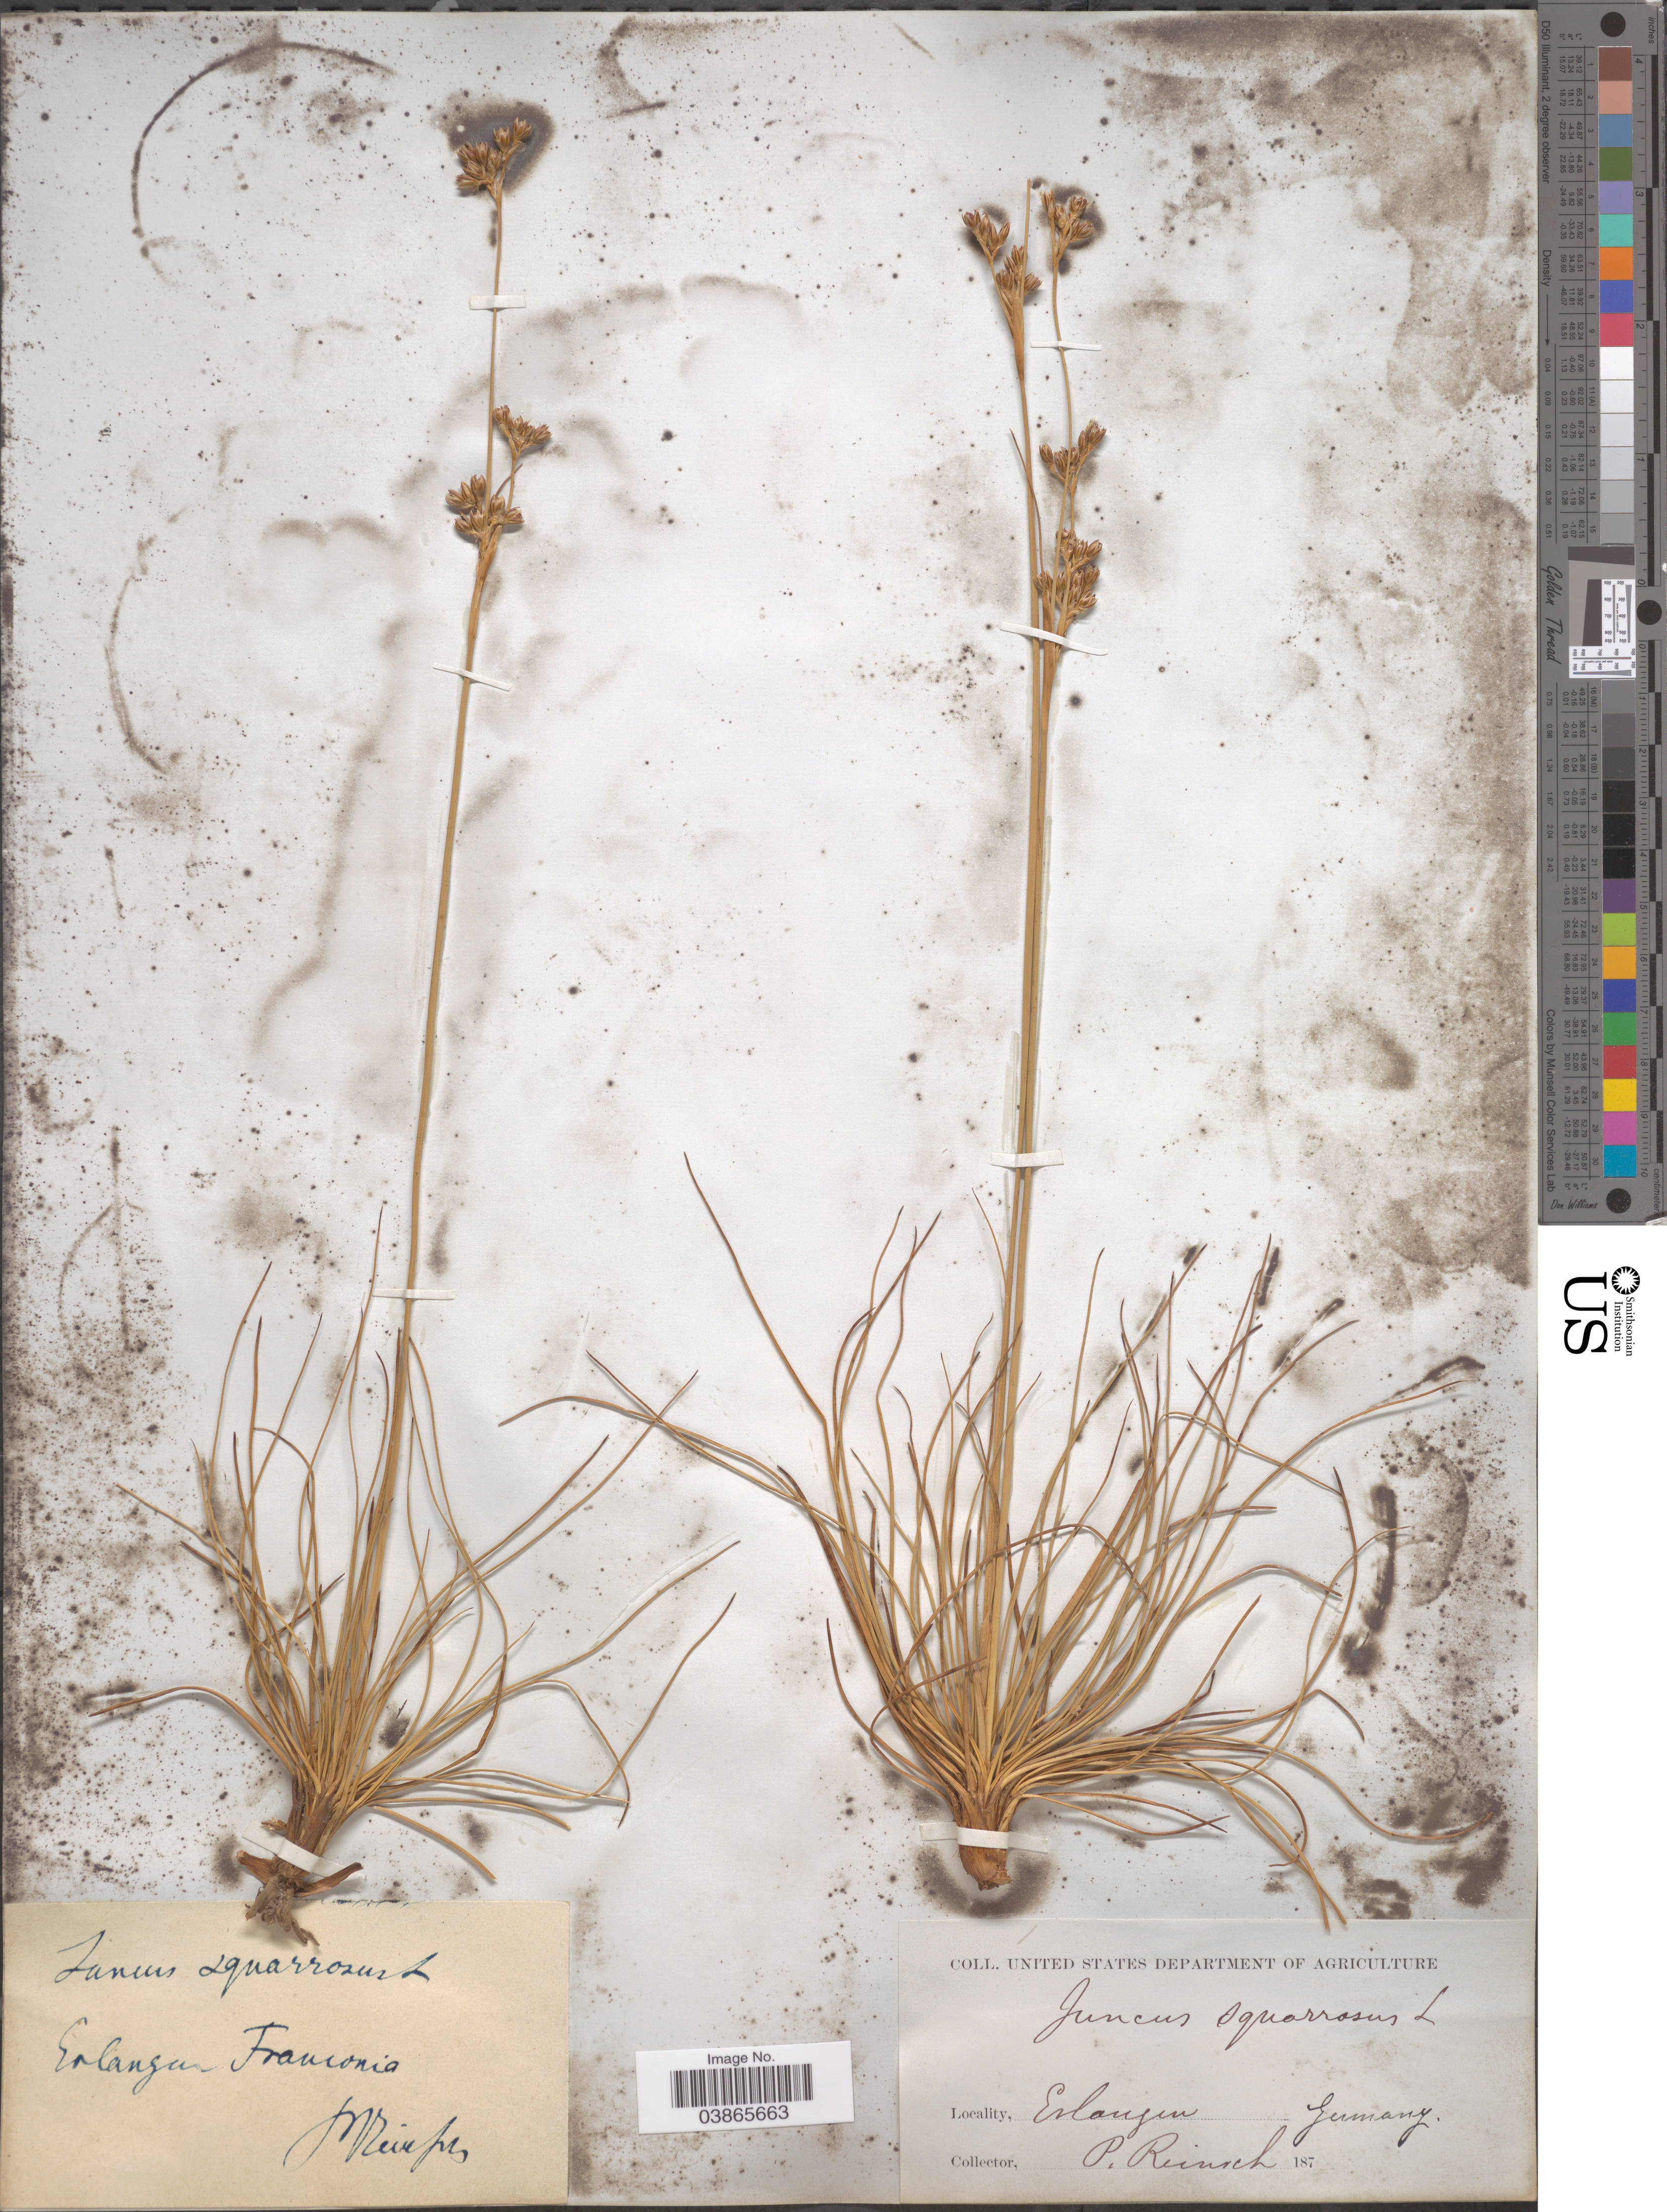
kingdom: Plantae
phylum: Tracheophyta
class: Liliopsida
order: Poales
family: Juncaceae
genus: Juncus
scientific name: Juncus squarrosus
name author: L.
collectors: P. Reinsch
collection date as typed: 187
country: Germany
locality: Erlangen Franconia.